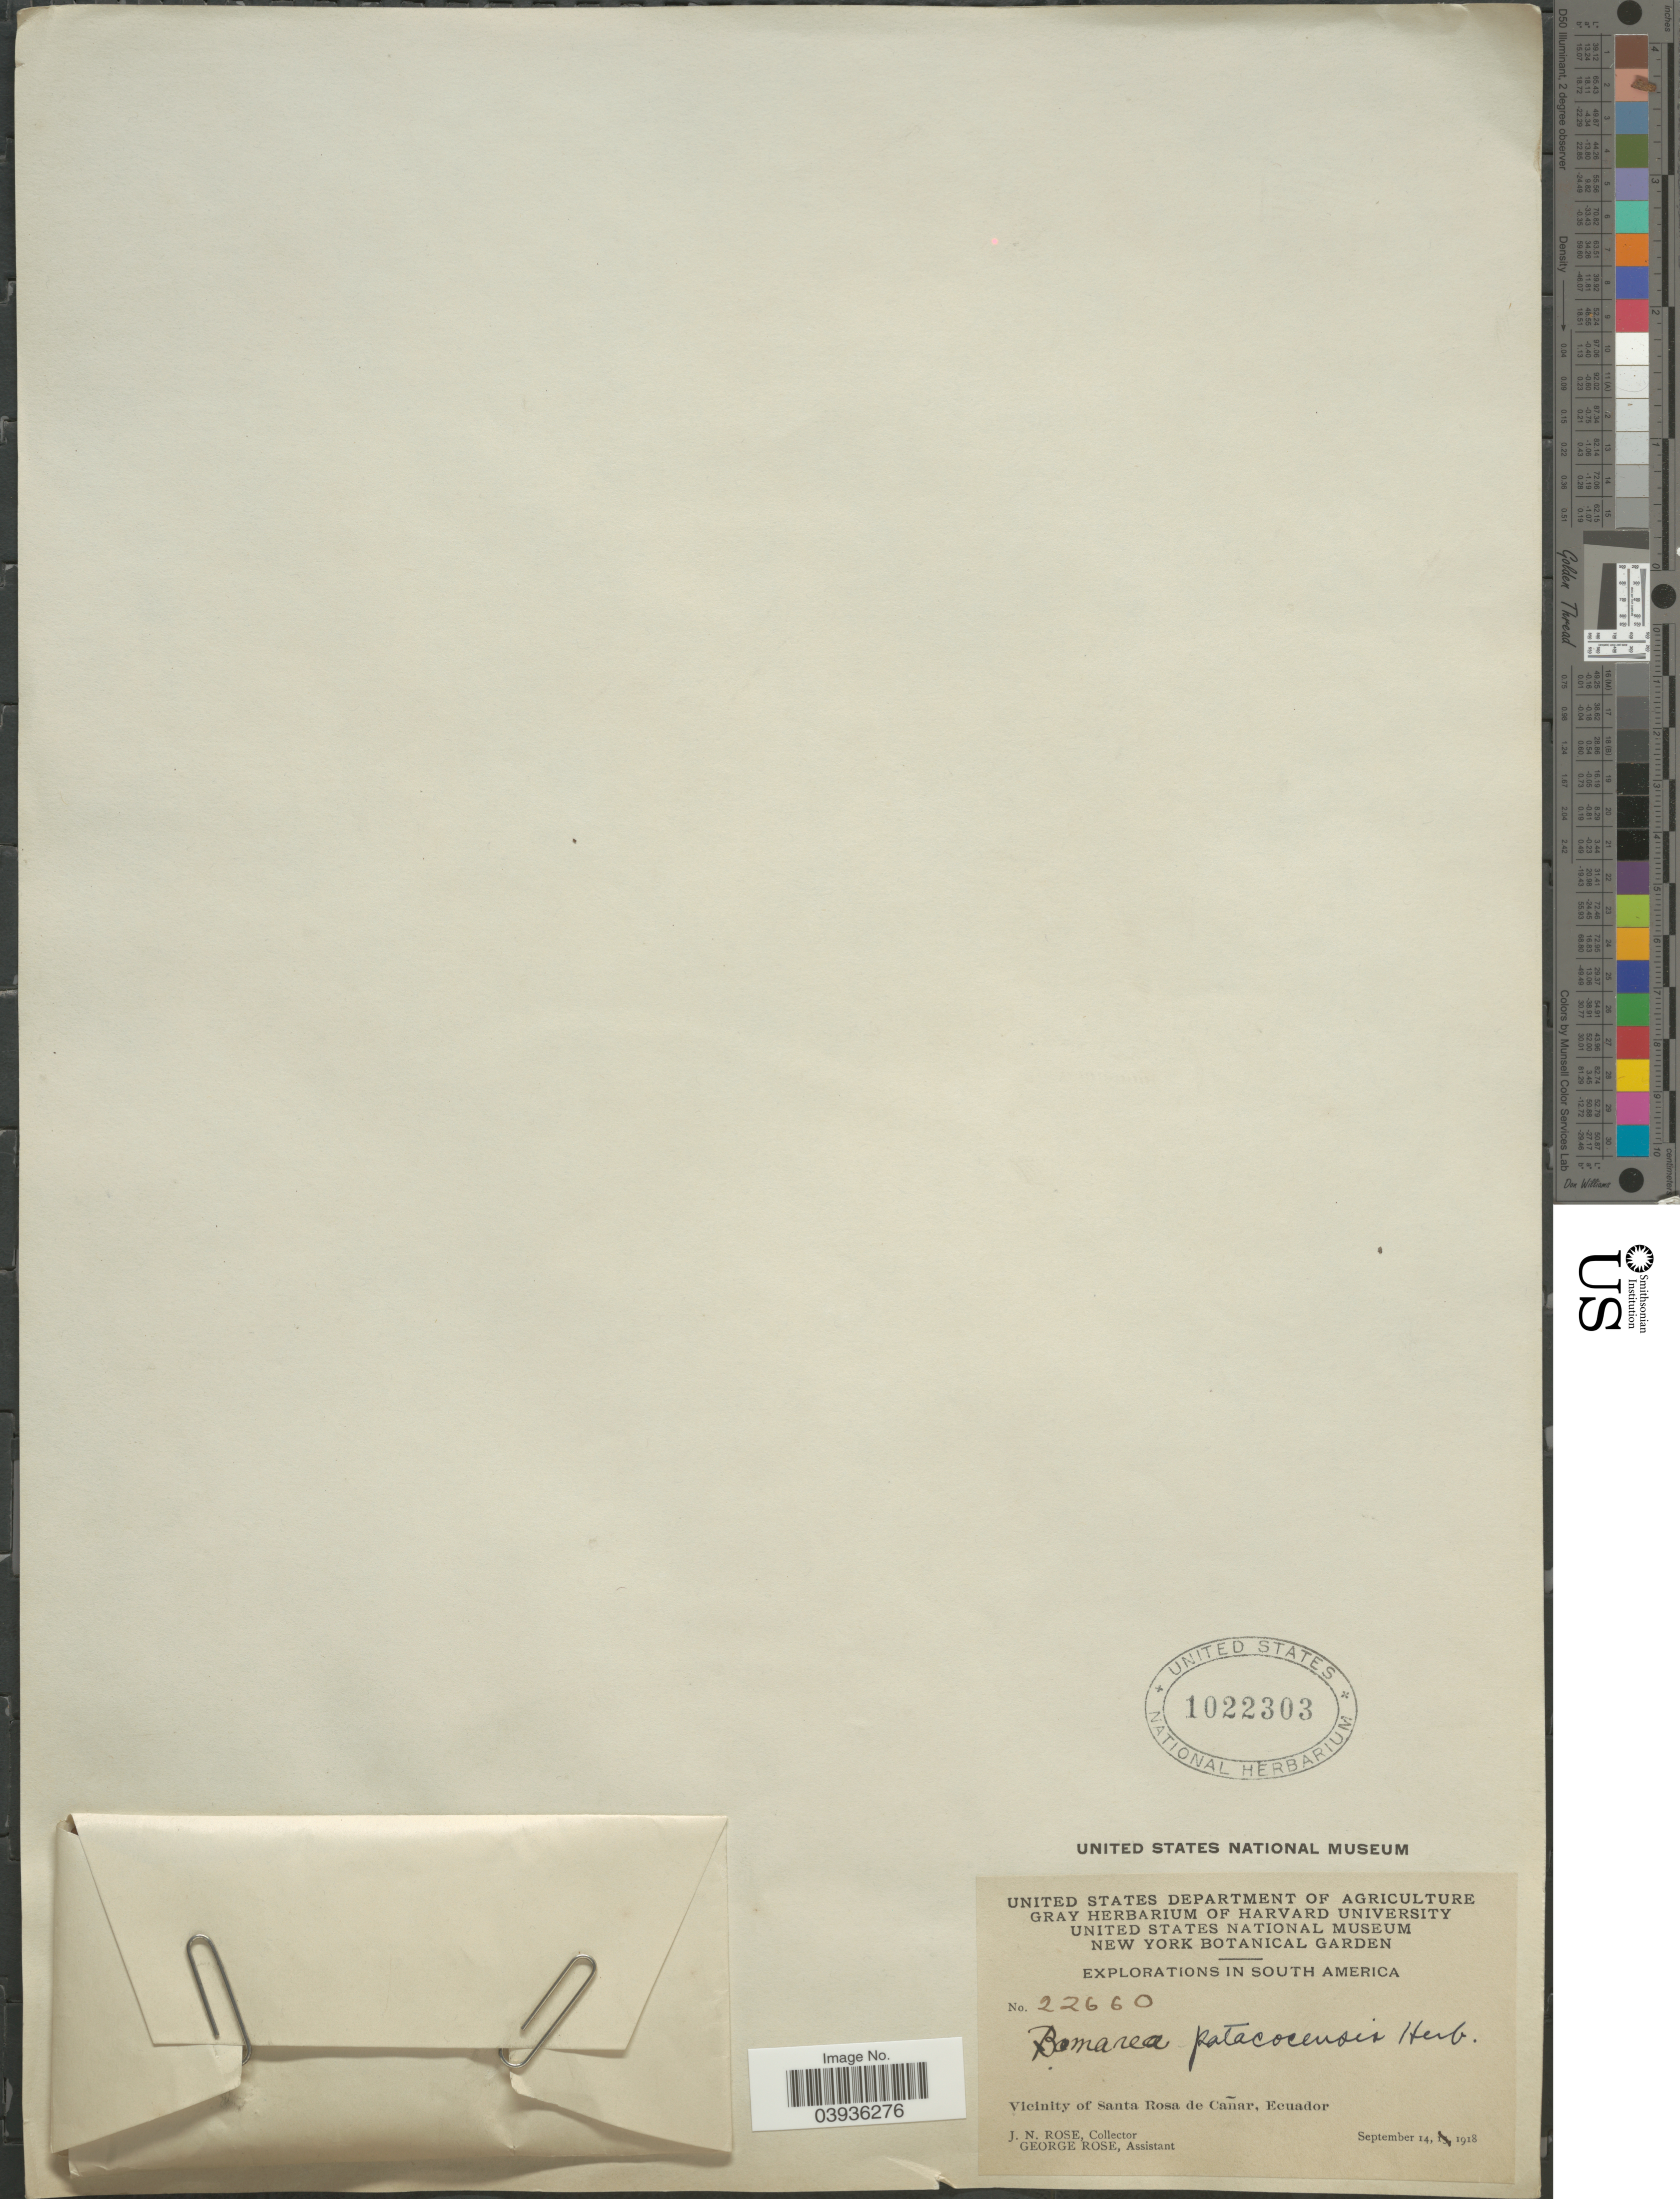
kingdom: Plantae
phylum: Tracheophyta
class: Liliopsida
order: Liliales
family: Alstroemeriaceae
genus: Bomarea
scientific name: Bomarea patacocensis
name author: Herb.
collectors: J. N. Rose & G. Rose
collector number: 22660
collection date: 1918-09-14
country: Ecuador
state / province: Cañar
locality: Vicinity of Santa Rosa de Cañar.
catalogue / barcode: US 1022303